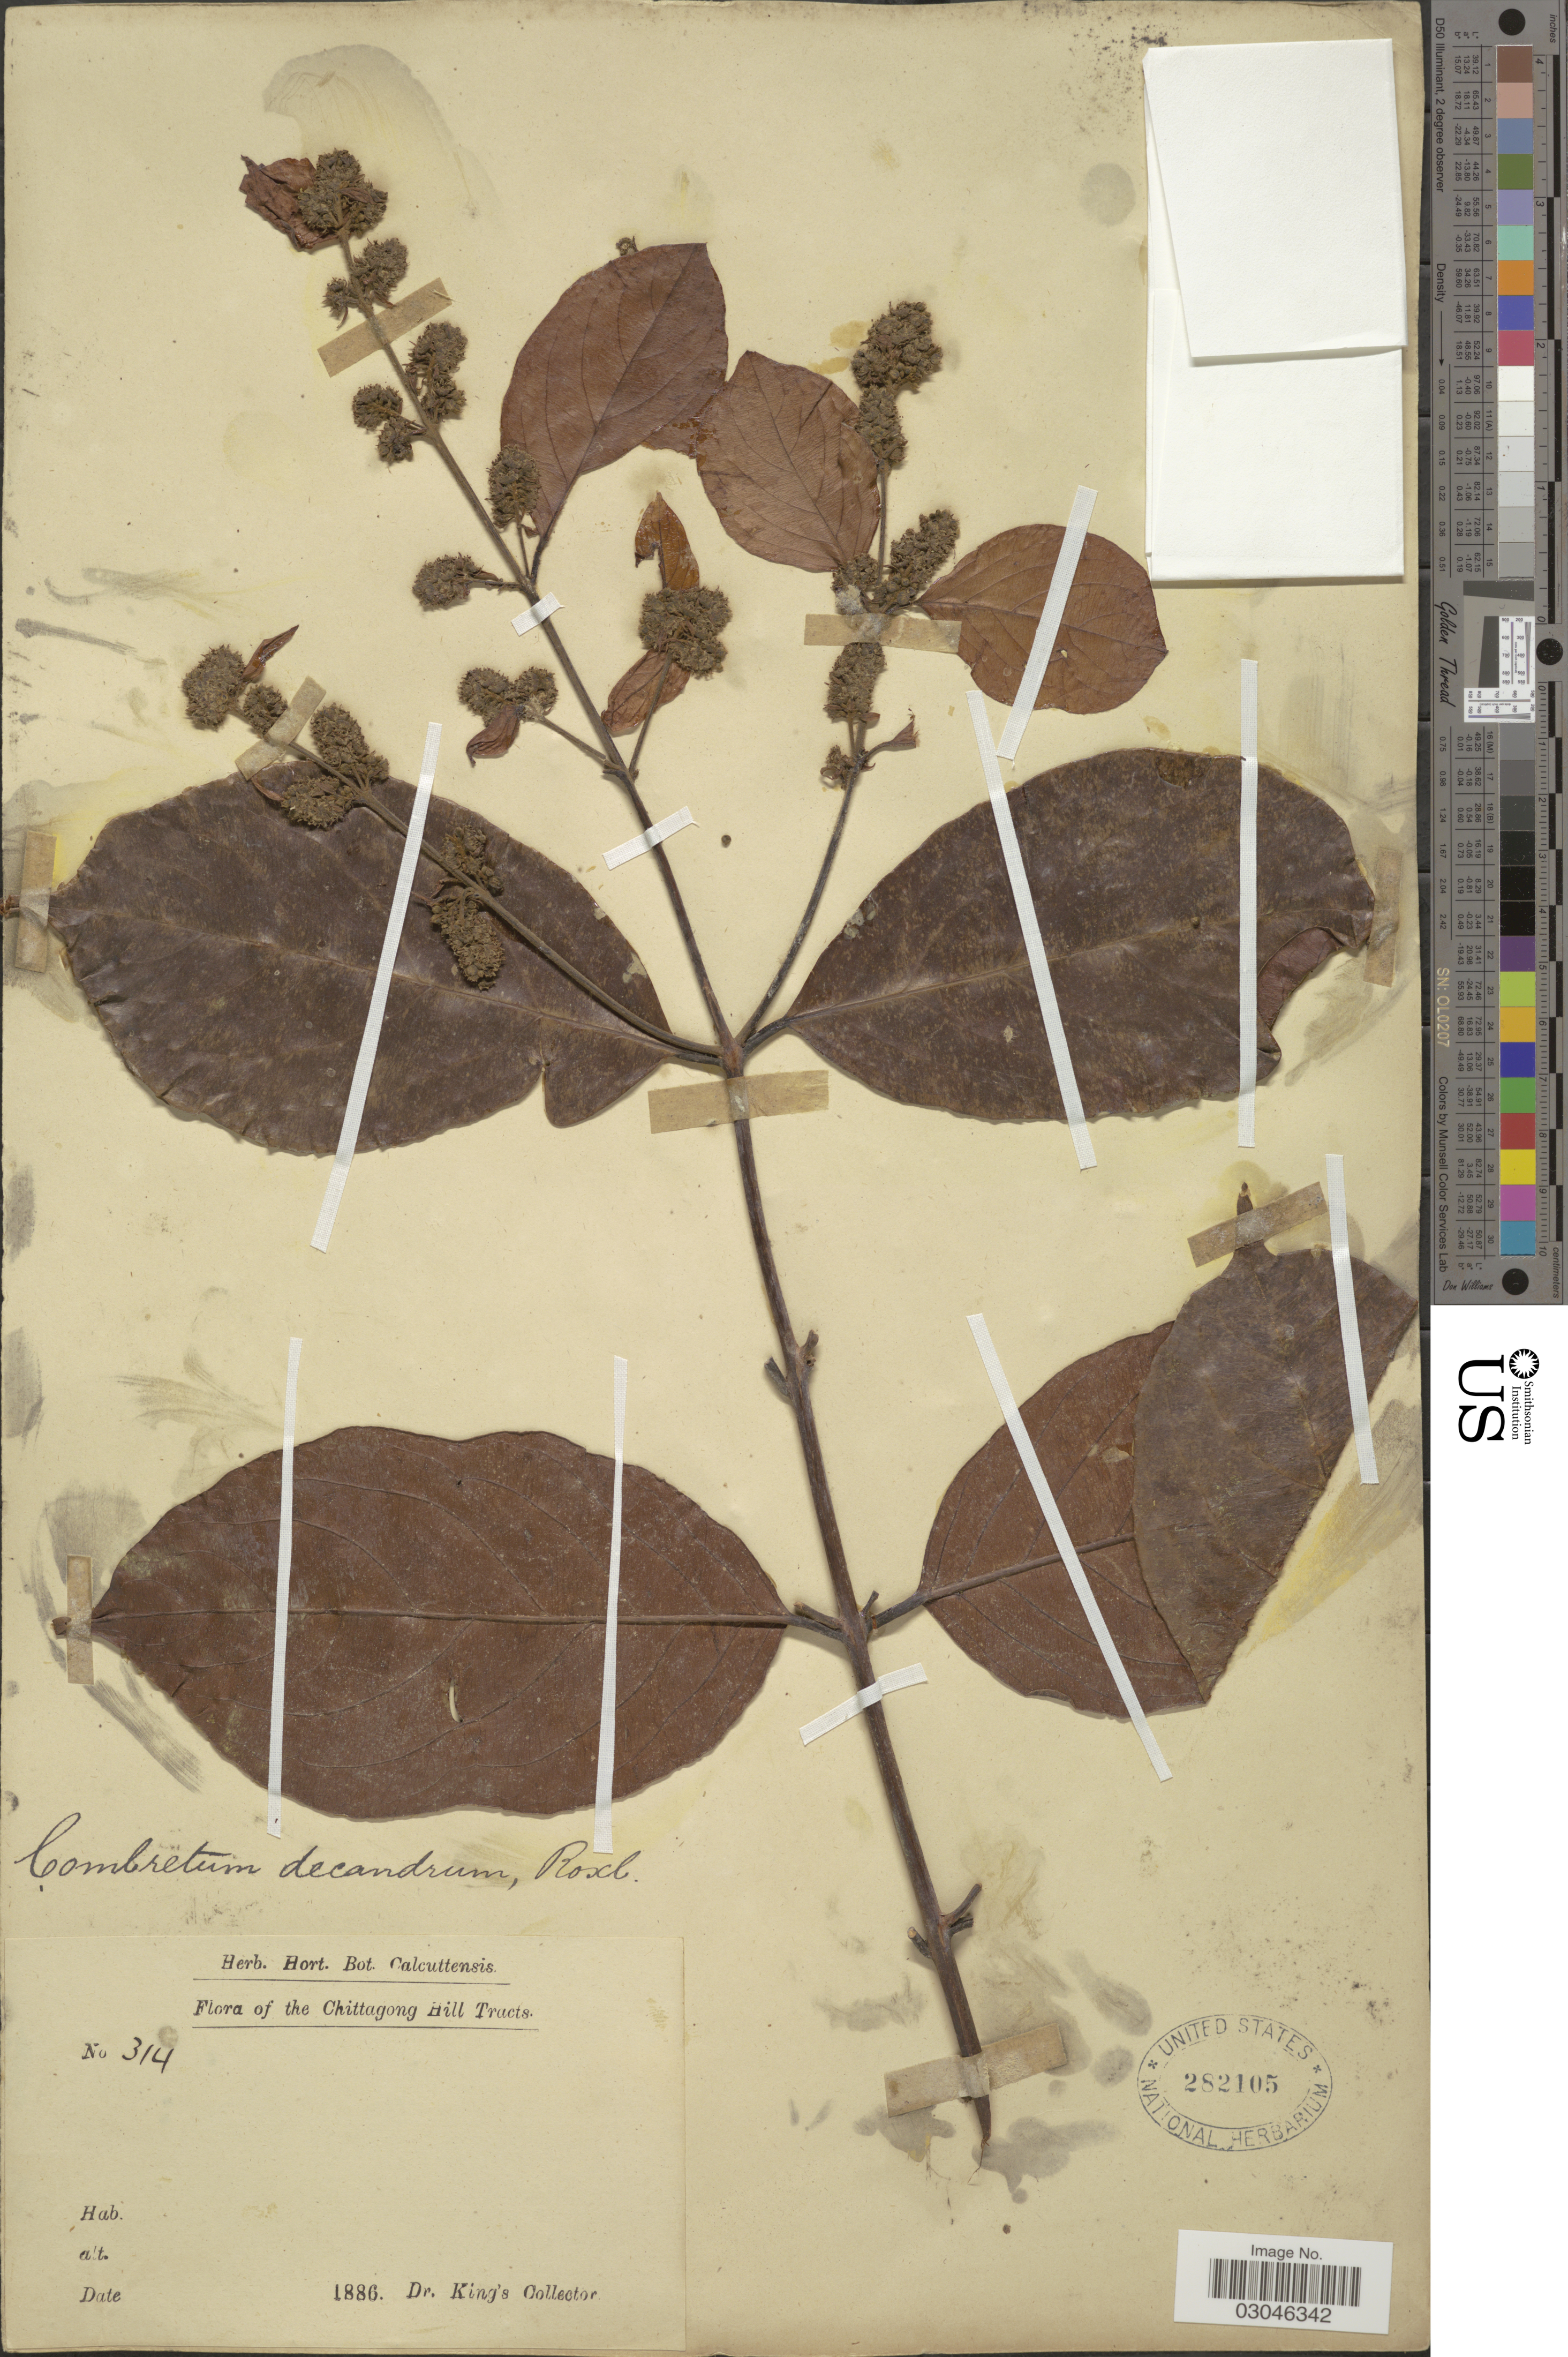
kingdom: Plantae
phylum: Tracheophyta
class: Magnoliopsida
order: Myrtales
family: Combretaceae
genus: Combretum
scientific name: Combretum decandrum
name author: Jacq.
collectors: Dr. King's collector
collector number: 314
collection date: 1886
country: Bangladesh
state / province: Chittagong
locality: Chittagong Hill Tracts.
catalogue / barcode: US 282105